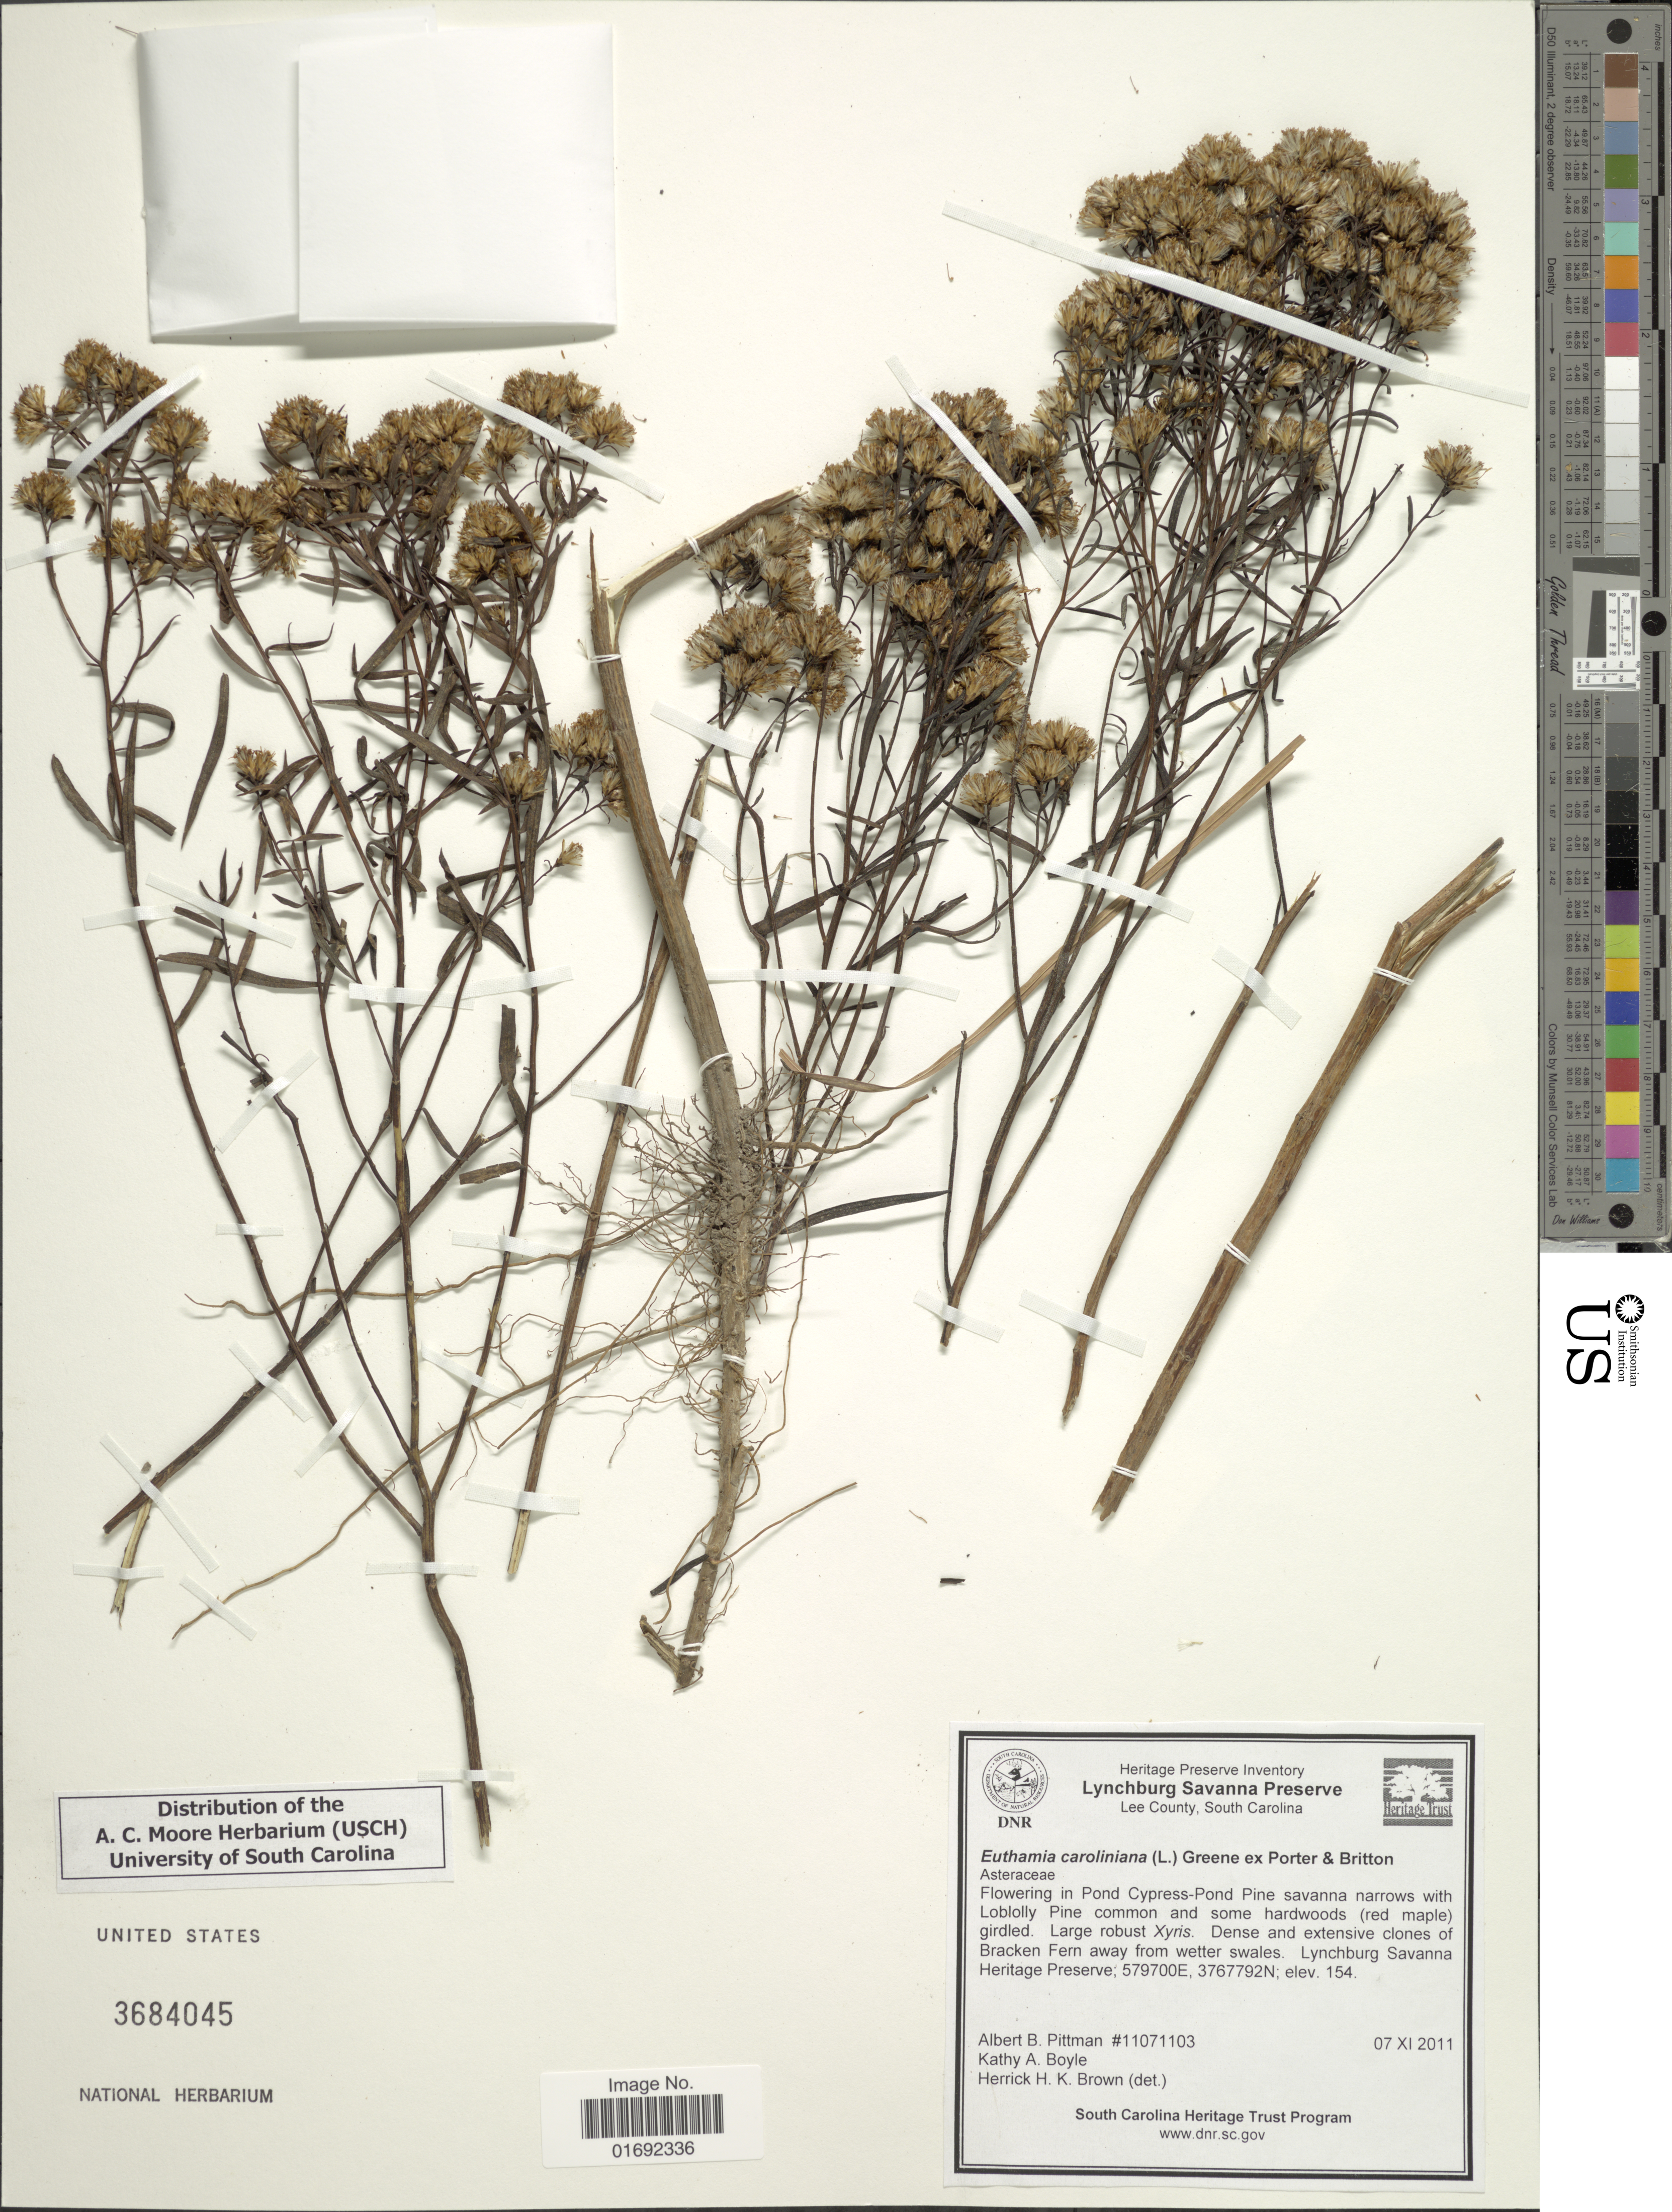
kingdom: Plantae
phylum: Tracheophyta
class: Magnoliopsida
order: Asterales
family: Asteraceae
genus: Euthamia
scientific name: Euthamia caroliniana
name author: (L.) Greene ex Porter & Britton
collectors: A. B. Pittman & K. A. Boyle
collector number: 11071103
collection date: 2011-11-07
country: United States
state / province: South Carolina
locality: Lee County, Lynchburg Savanna HeritagePreserve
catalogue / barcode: US 3684045